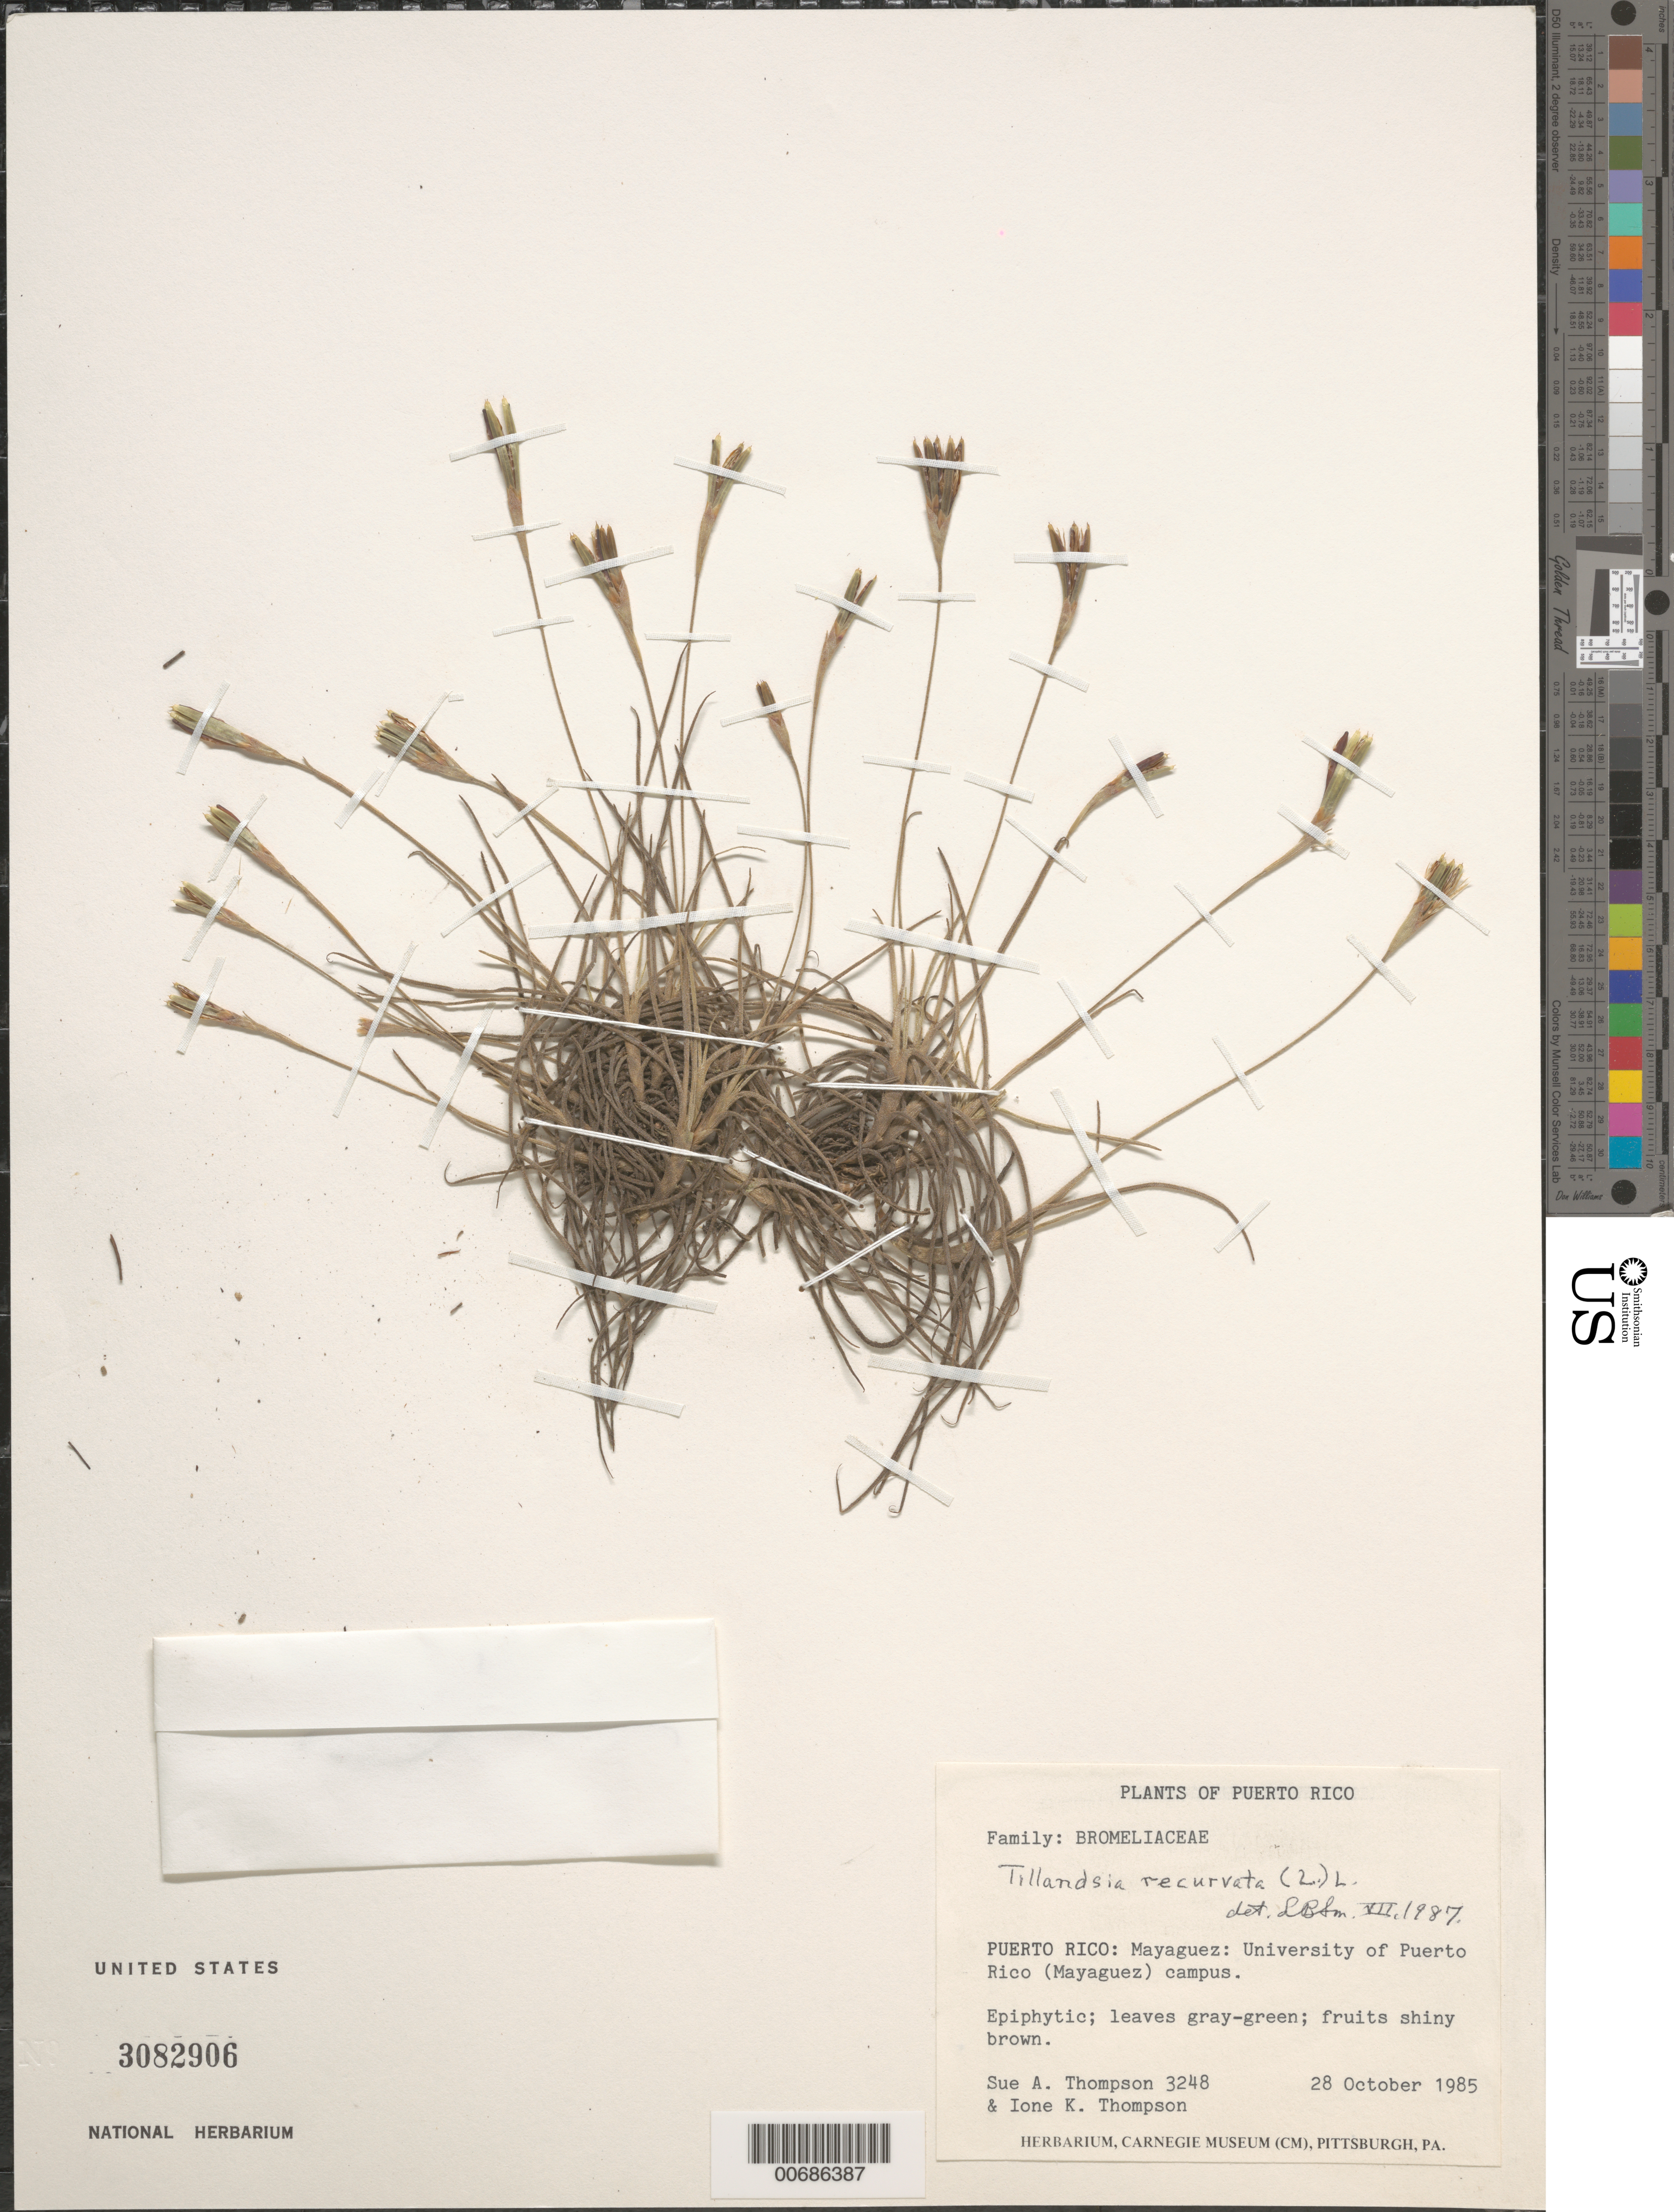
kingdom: Plantae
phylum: Tracheophyta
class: Liliopsida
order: Poales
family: Bromeliaceae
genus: Tillandsia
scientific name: Tillandsia recurvata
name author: L.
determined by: Smith, Lyman B., (US), NMNH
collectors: S. A. Thompson & I. Thompson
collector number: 3248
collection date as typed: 28 Oct 1985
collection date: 1985-10-28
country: Puerto Rico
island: Greater Antilles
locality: Mayaguez: University of Puerto Rico (Mayaguez) campus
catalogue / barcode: US 3082906